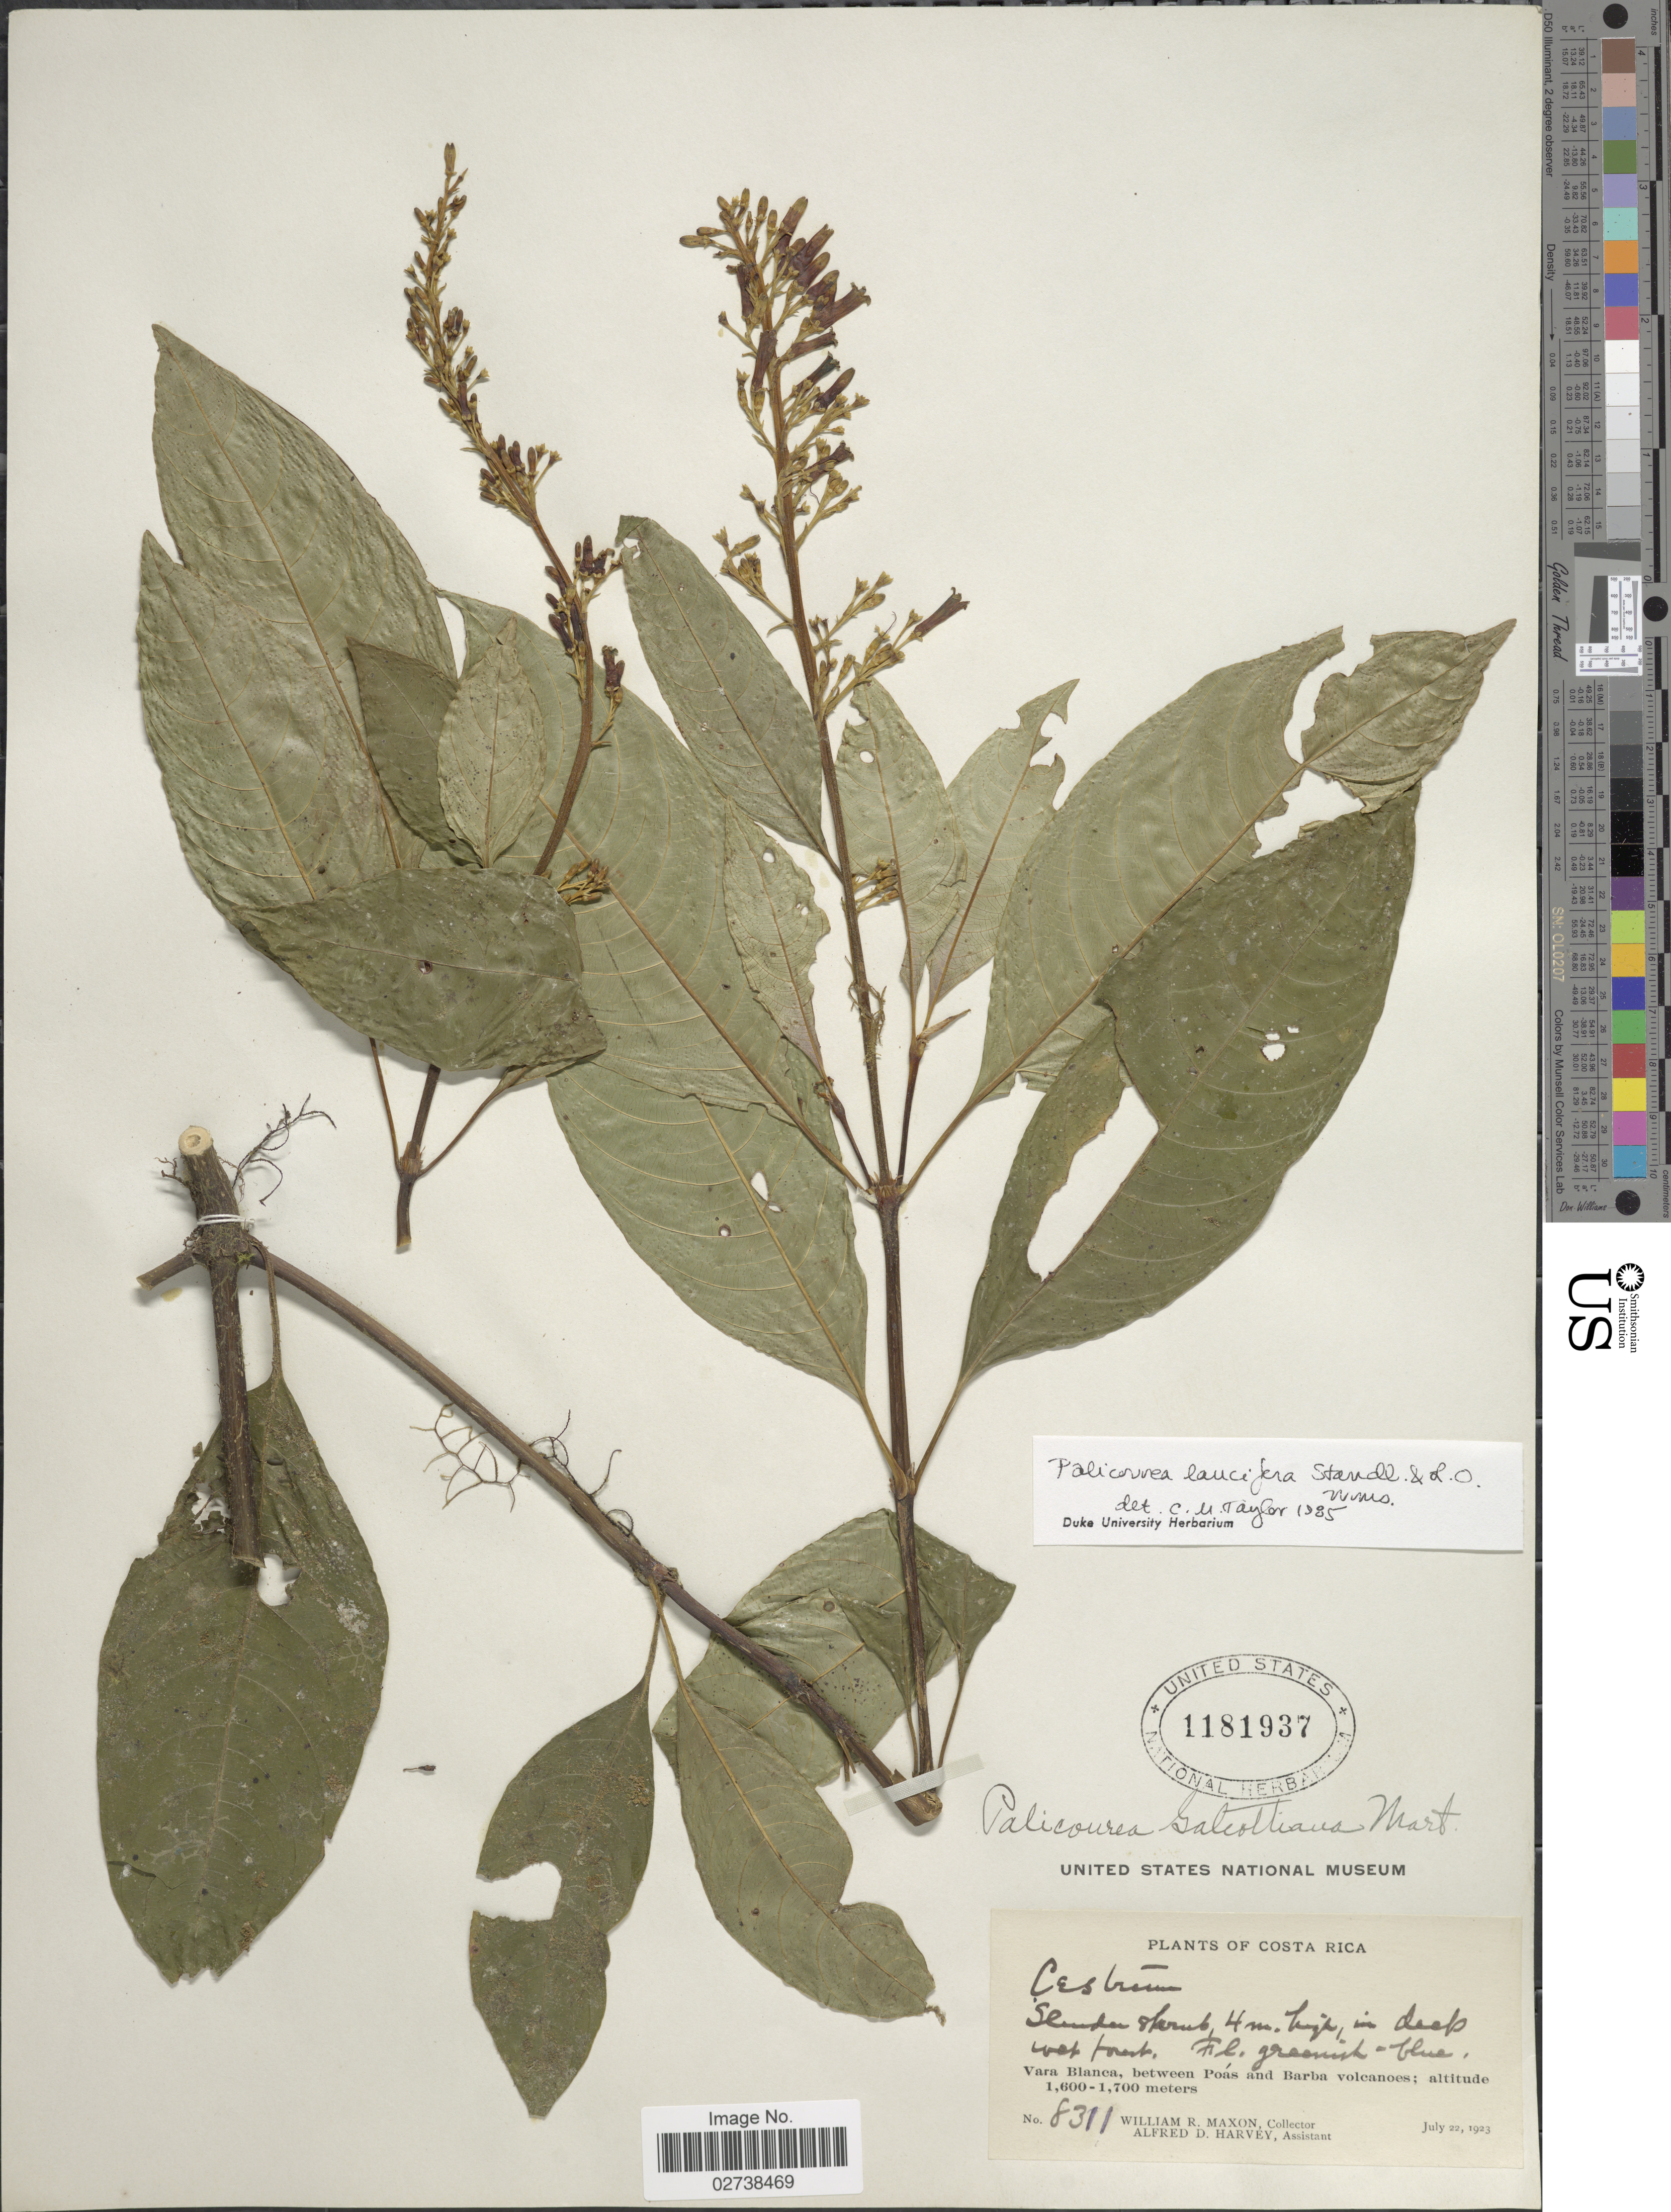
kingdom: Plantae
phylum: Tracheophyta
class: Magnoliopsida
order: Gentianales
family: Rubiaceae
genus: Palicourea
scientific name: Palicourea lancifera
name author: Standl. & L.O. Williams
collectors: W. R. Maxon & A. D. Harvey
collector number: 8311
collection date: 1923-07-22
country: Costa Rica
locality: Vara Blanca, between Poas and Barba volcanoes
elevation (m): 1600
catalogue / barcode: US 1181937